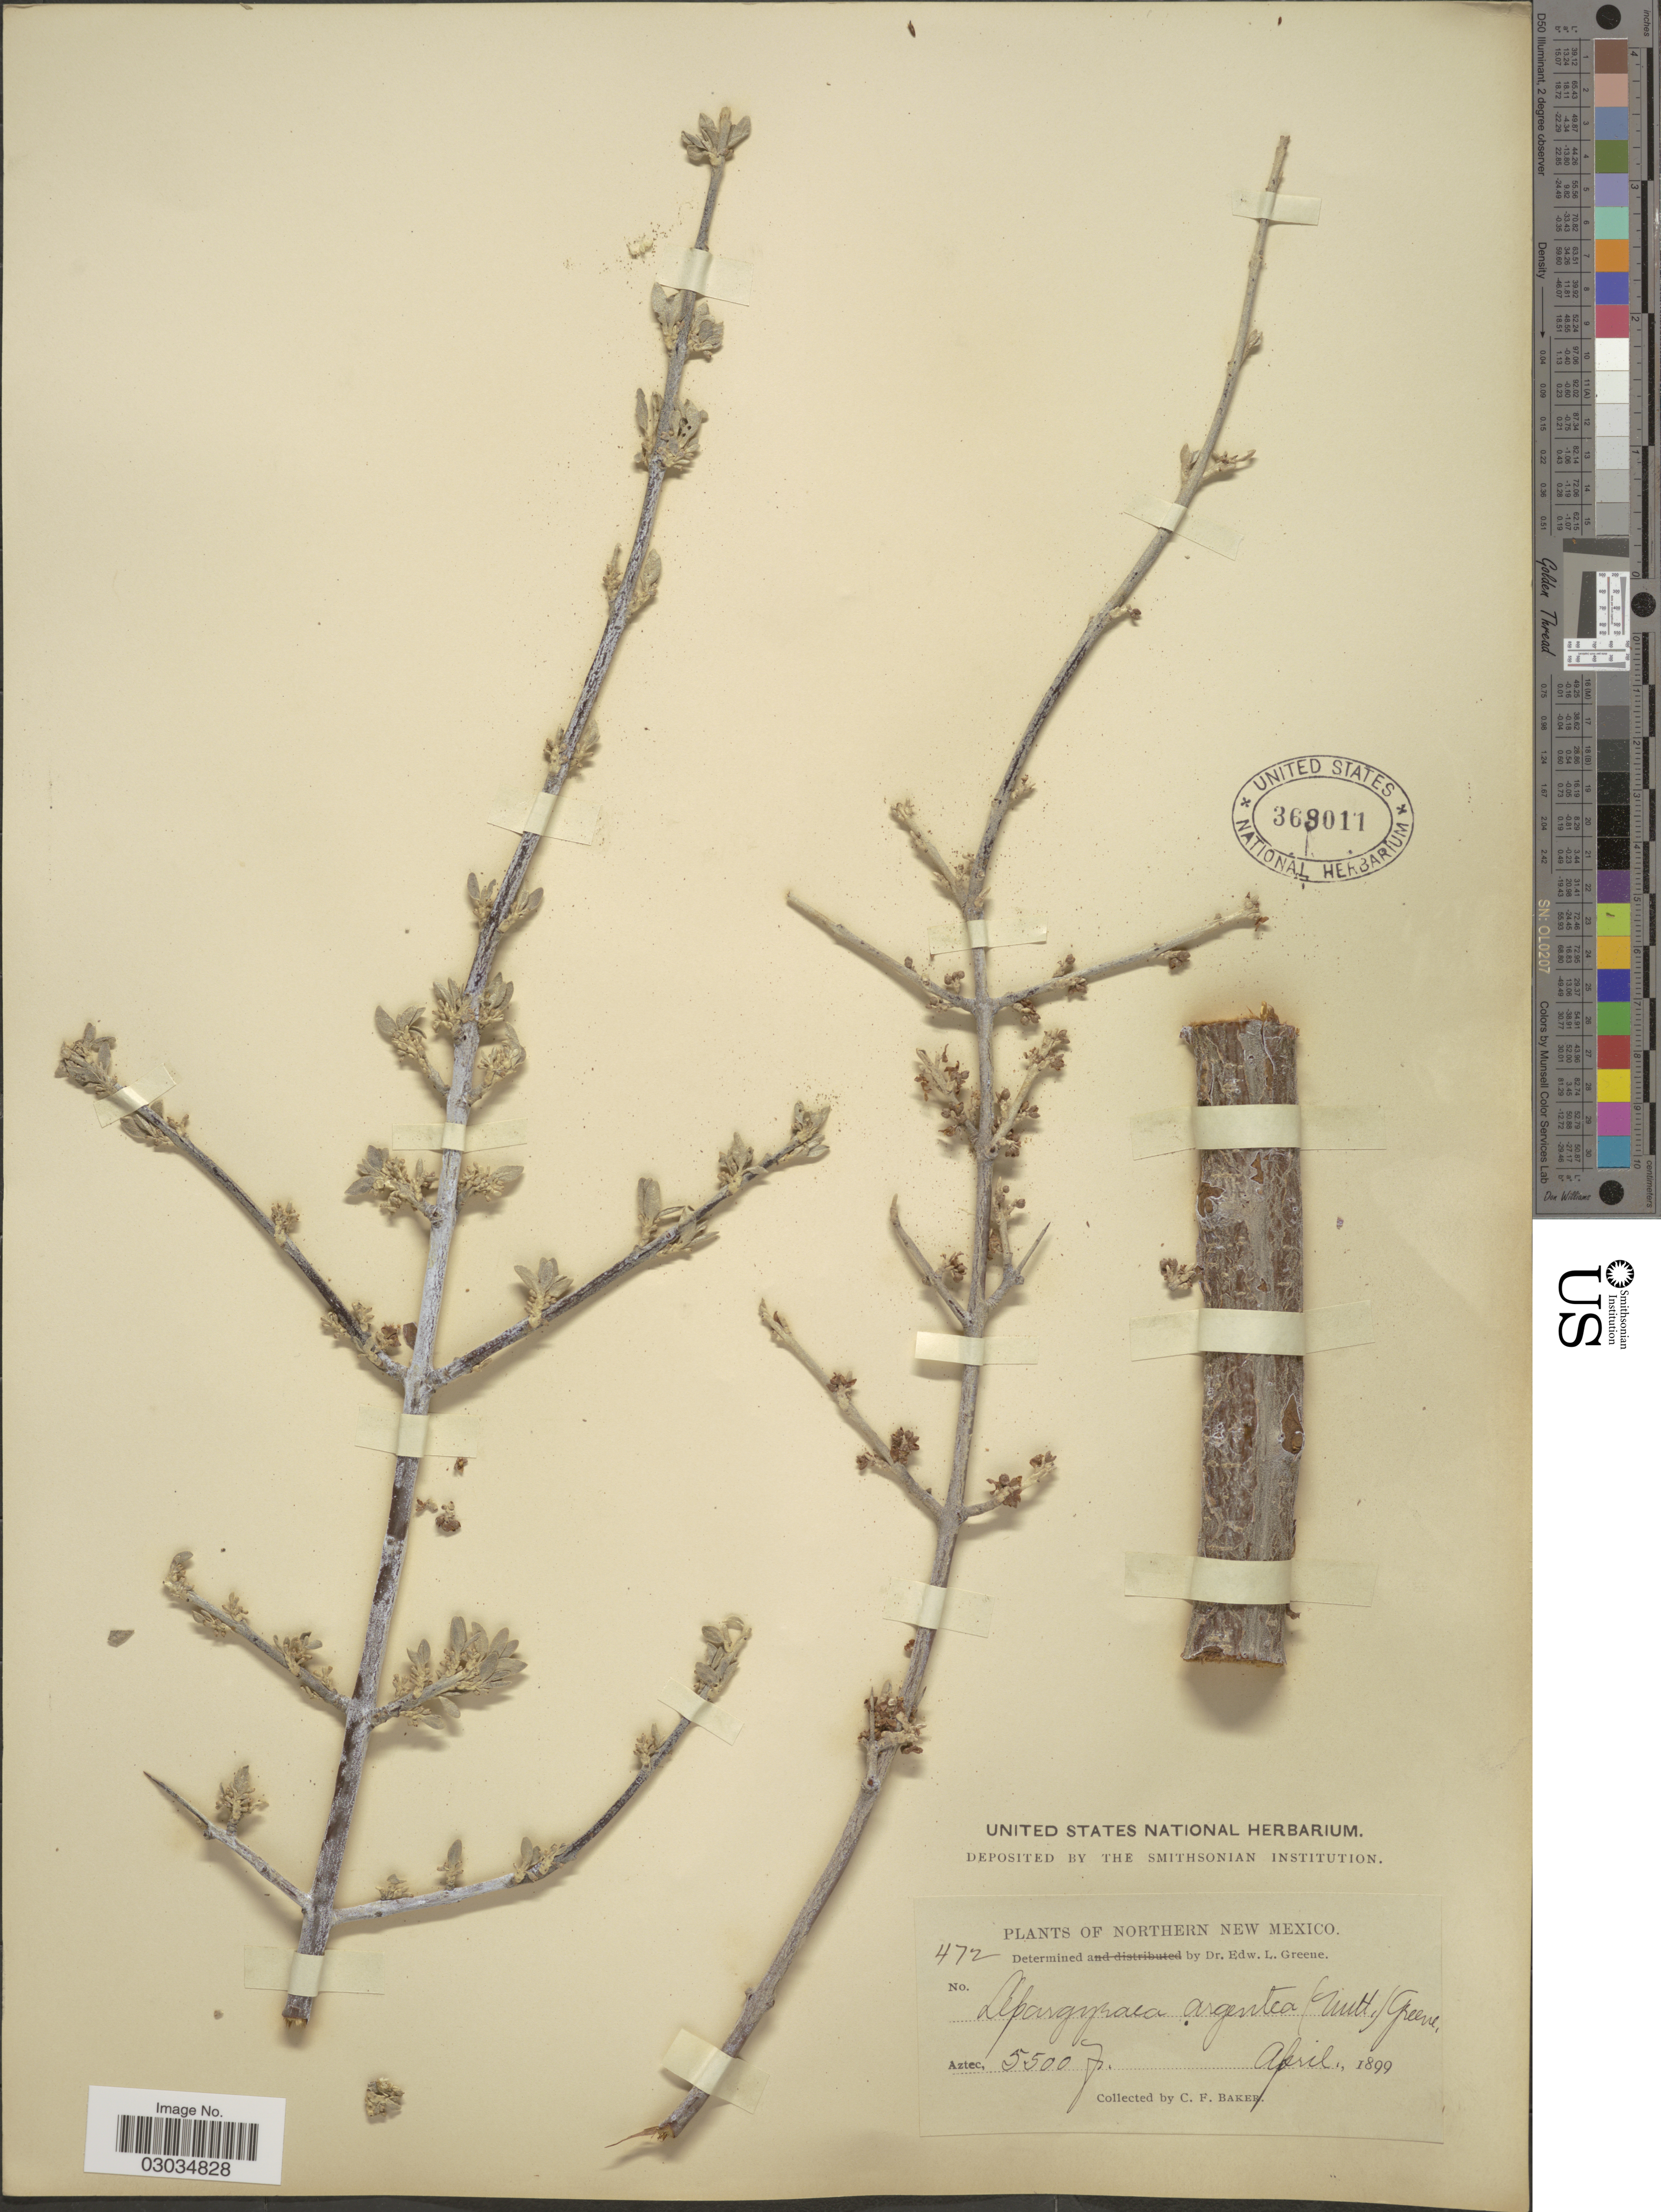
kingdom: Plantae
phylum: Tracheophyta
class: Magnoliopsida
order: Rosales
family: Elaeagnaceae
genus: Shepherdia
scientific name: Shepherdia argentea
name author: (Pursh) Nutt.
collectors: C. F. Baker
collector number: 472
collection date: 1899-04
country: United States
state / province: New Mexico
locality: Northern New Mexico.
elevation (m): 1676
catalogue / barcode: US 368011